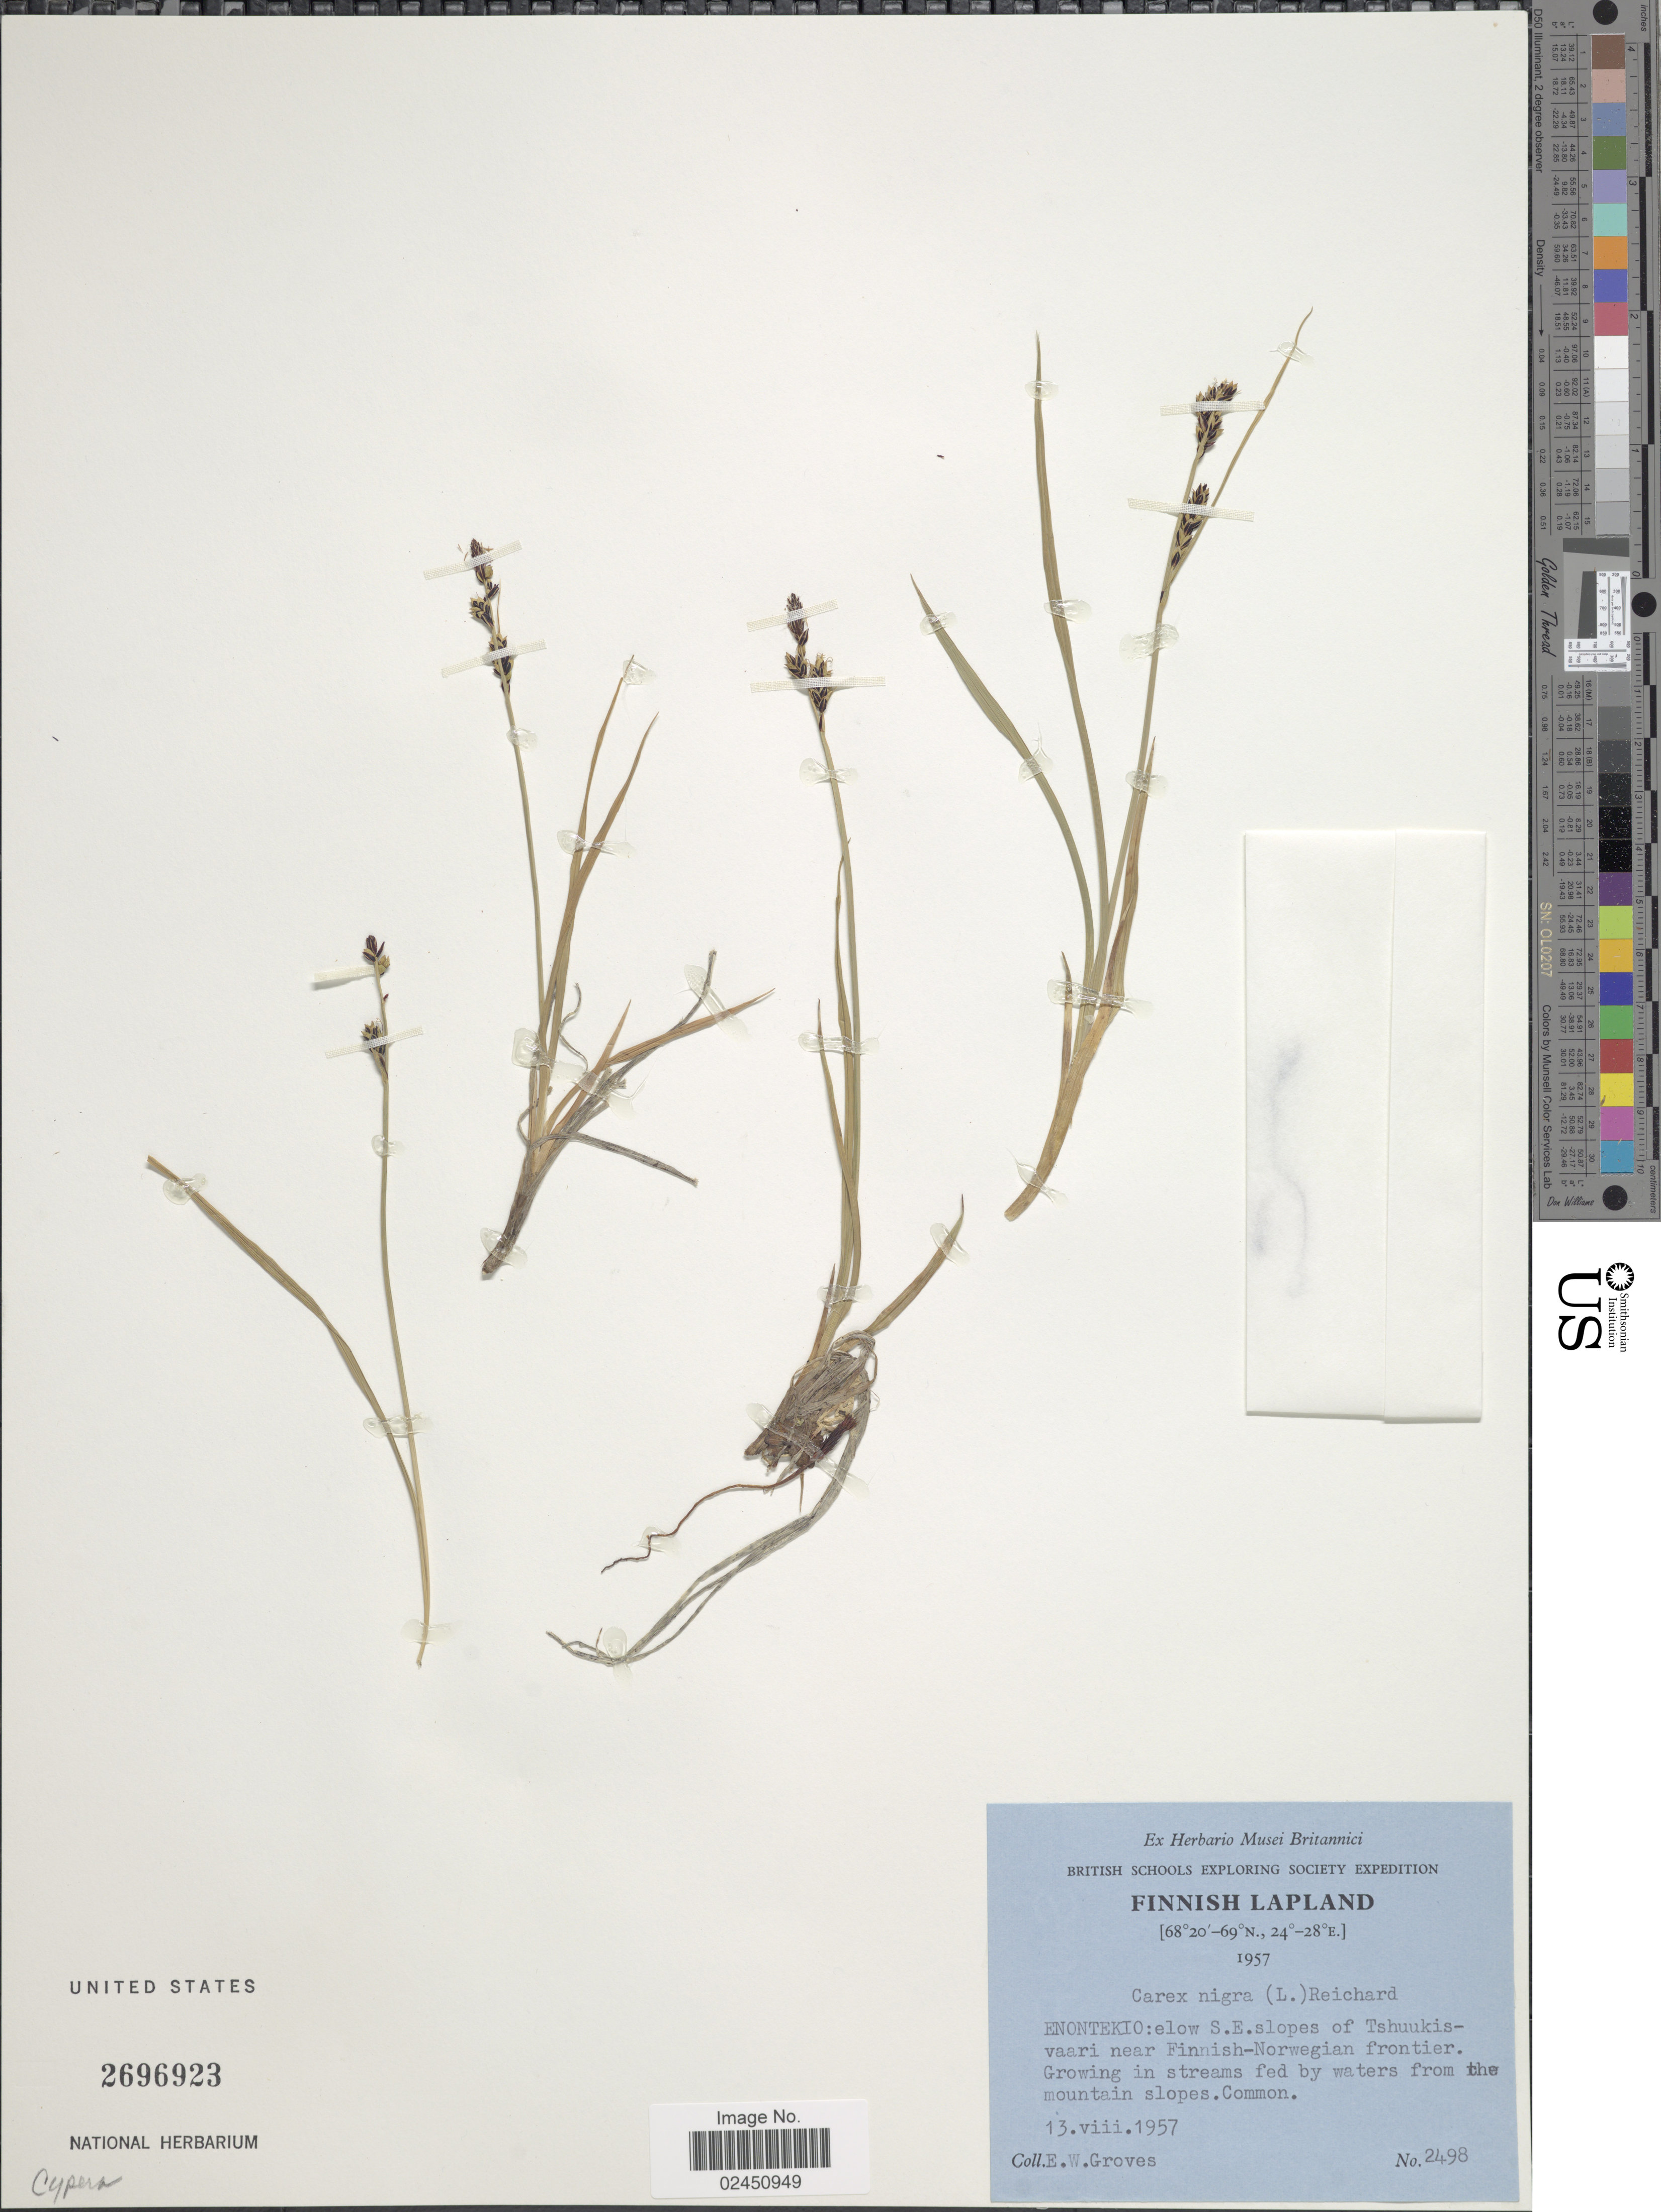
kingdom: Plantae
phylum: Tracheophyta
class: Liliopsida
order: Poales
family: Cyperaceae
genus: Carex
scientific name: Carex nigra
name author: (L.) Reichard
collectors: E. Groves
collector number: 2498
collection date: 1957-08-13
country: Finland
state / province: Lappi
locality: Finnish Lapland, Enontekio: elow S.E. slopes of Tshuukisvaari near Finnish-Norwegian frontier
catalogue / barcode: US 2696923